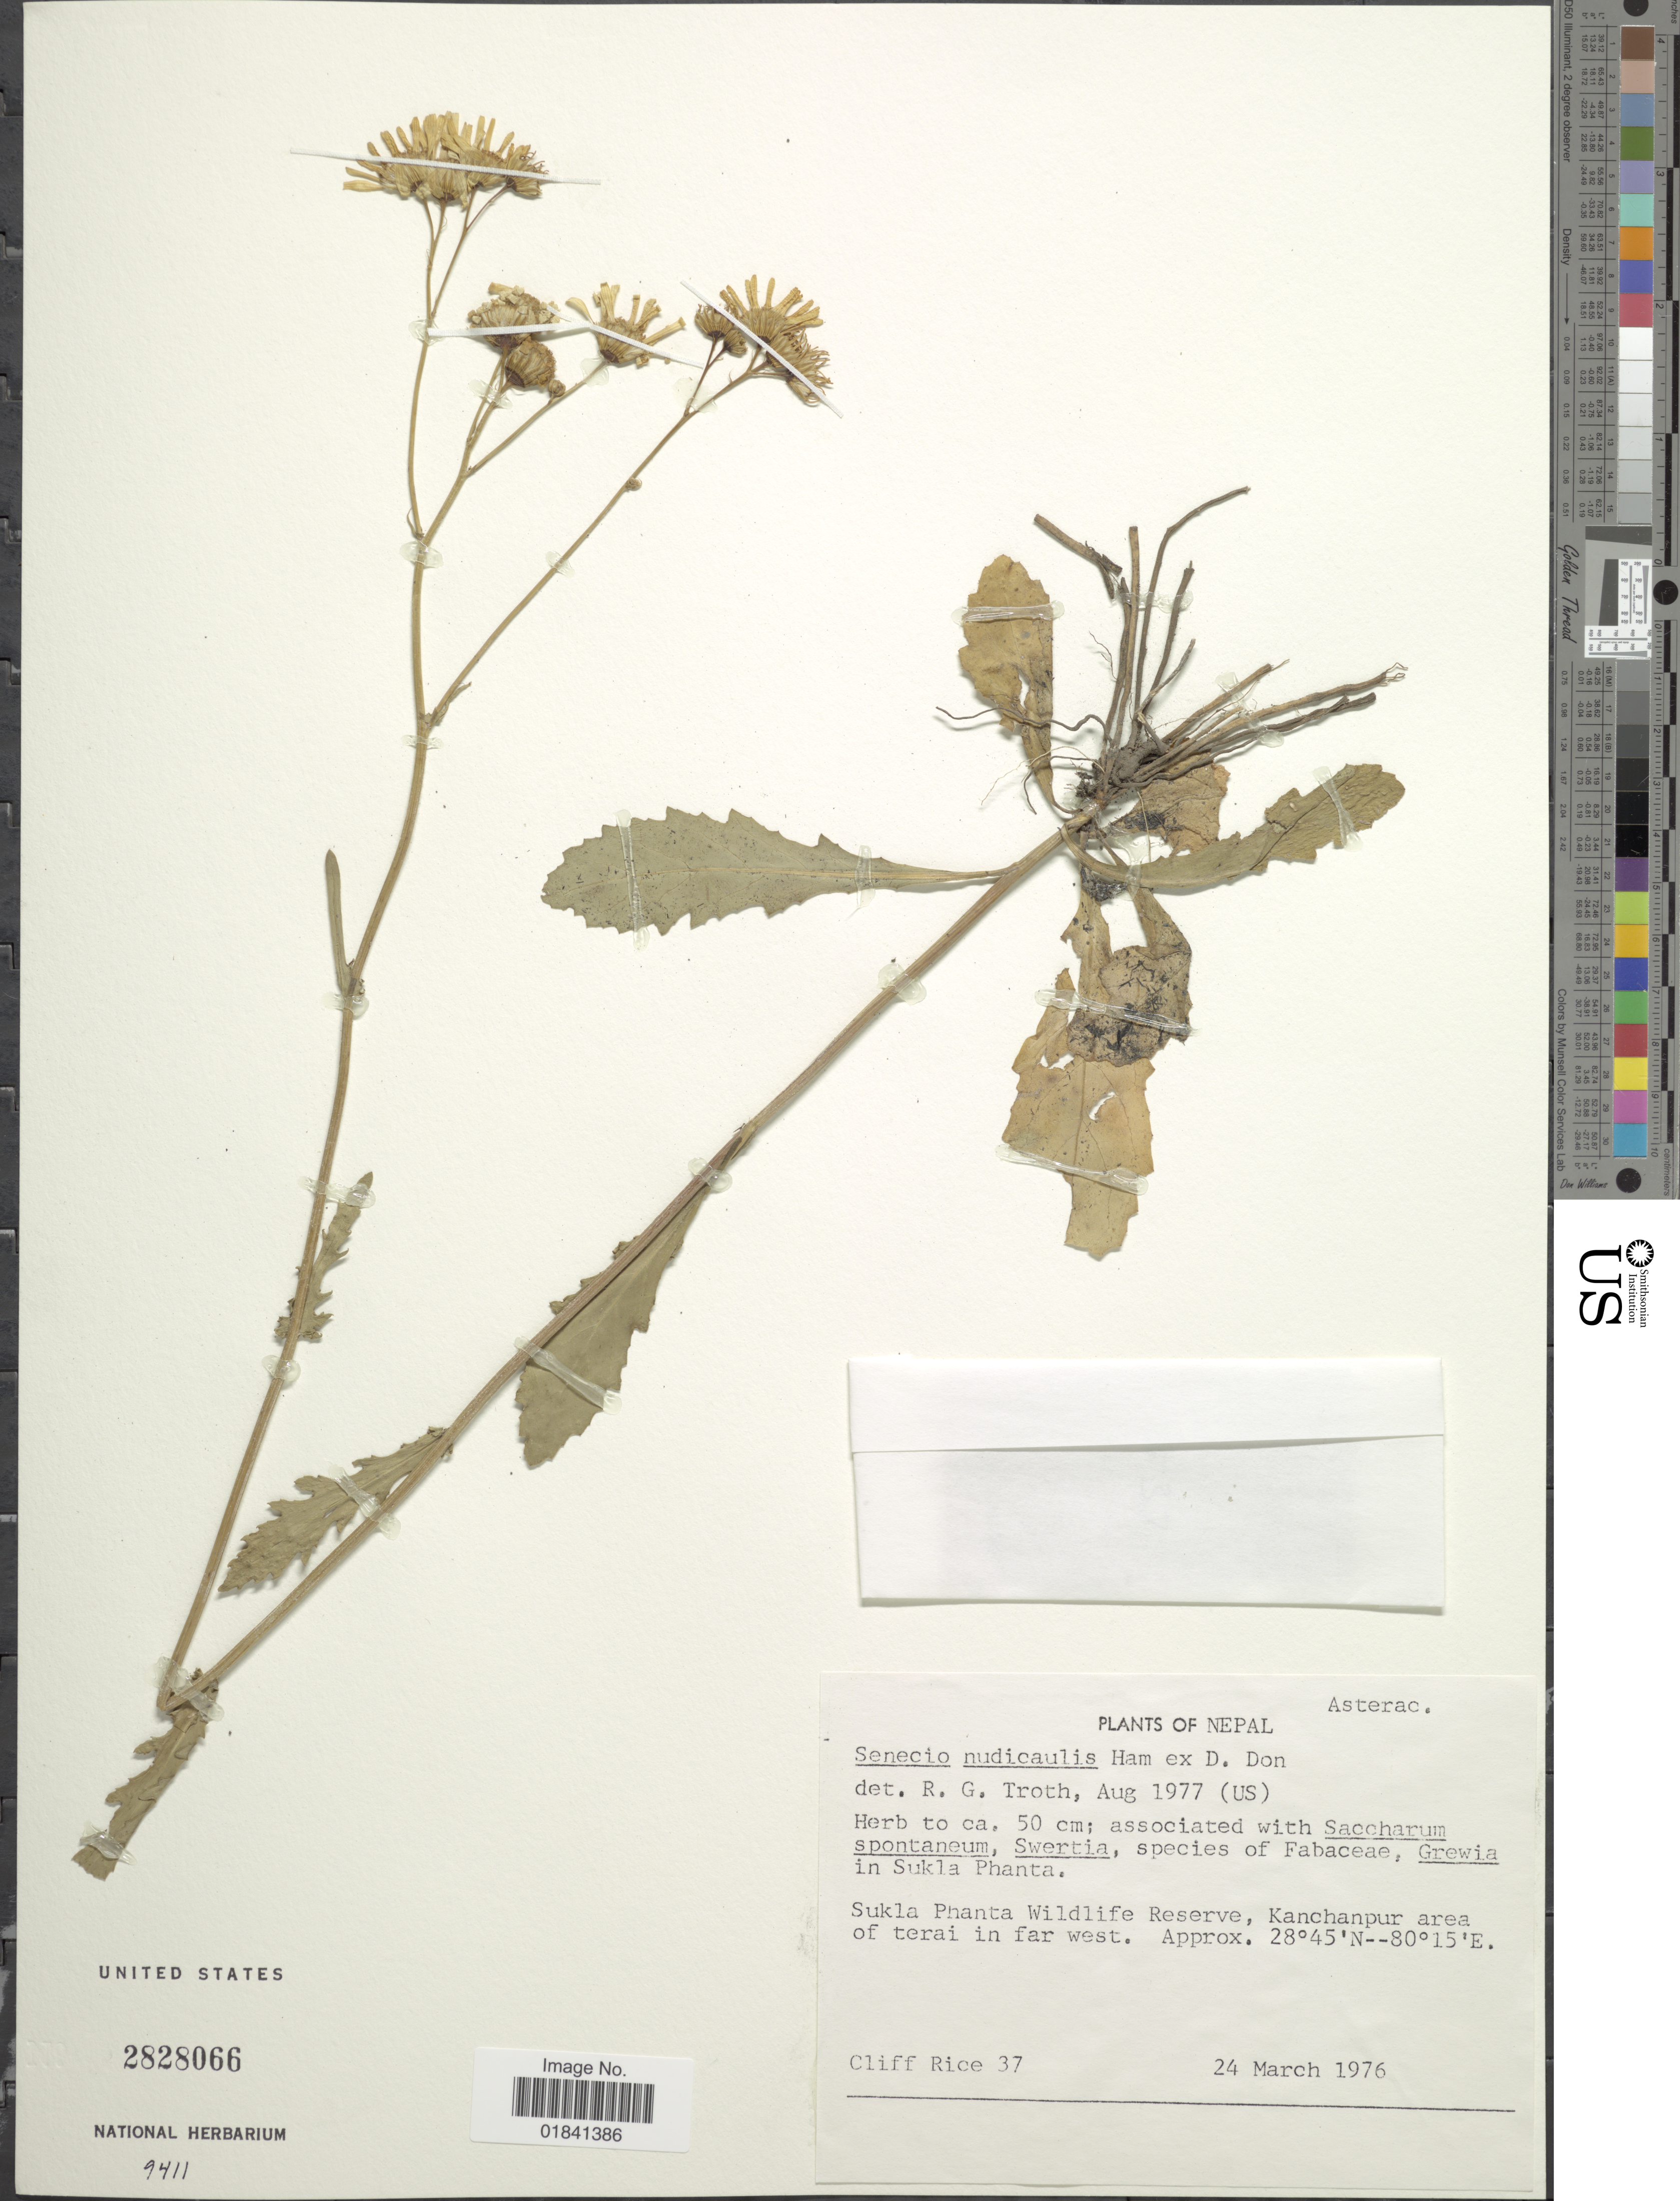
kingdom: Plantae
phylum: Tracheophyta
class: Magnoliopsida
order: Asterales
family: Asteraceae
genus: Senecio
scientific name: Senecio nudicaulis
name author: Buch.-Ham. ex D. Don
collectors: C. G. Rice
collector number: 37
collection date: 1976-03-24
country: Nepal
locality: Sukla Phanta Wildlife Reserve, Kanchanpur area of terai in far west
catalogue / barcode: US 2828066